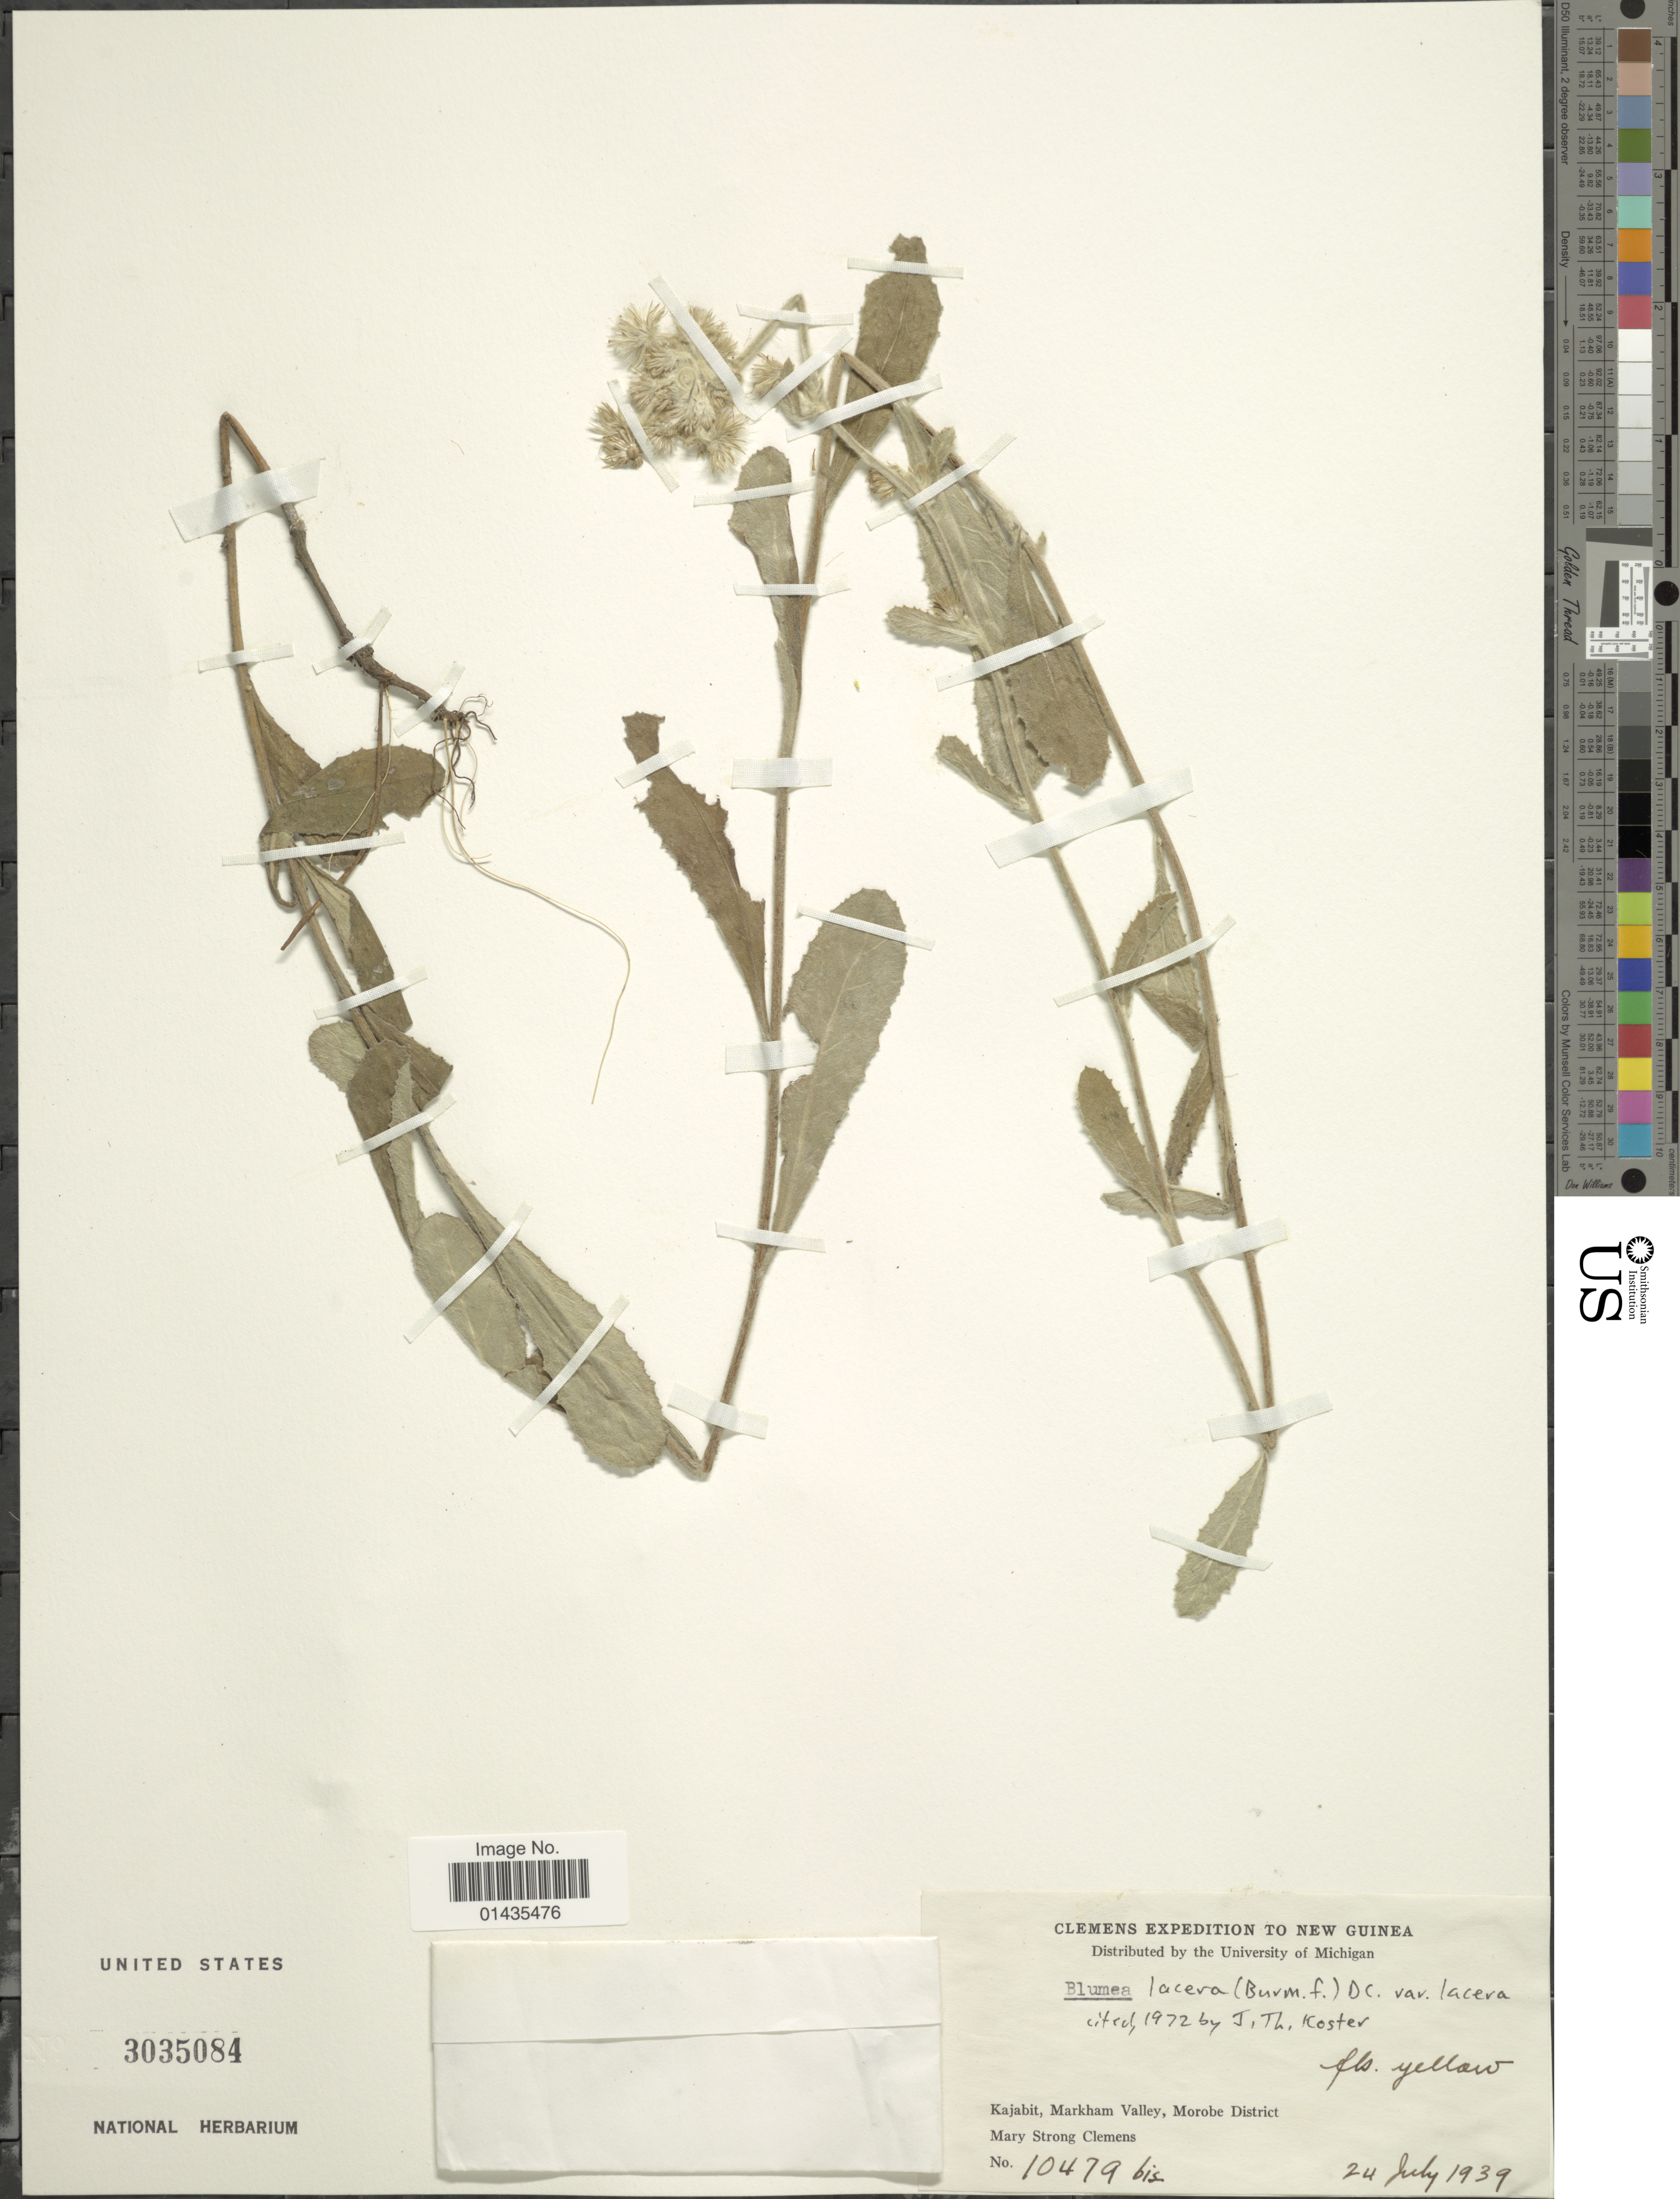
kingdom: Plantae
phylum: Tracheophyta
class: Magnoliopsida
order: Asterales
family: Asteraceae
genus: Blumea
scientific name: Blumea lacera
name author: (Roxb.) DC.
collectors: M. S. Clemens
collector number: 10479bis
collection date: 1939-07-24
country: Papua New Guinea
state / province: Morobe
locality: New Guinea, Kajabit, Markham Valley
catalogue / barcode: US 3035084